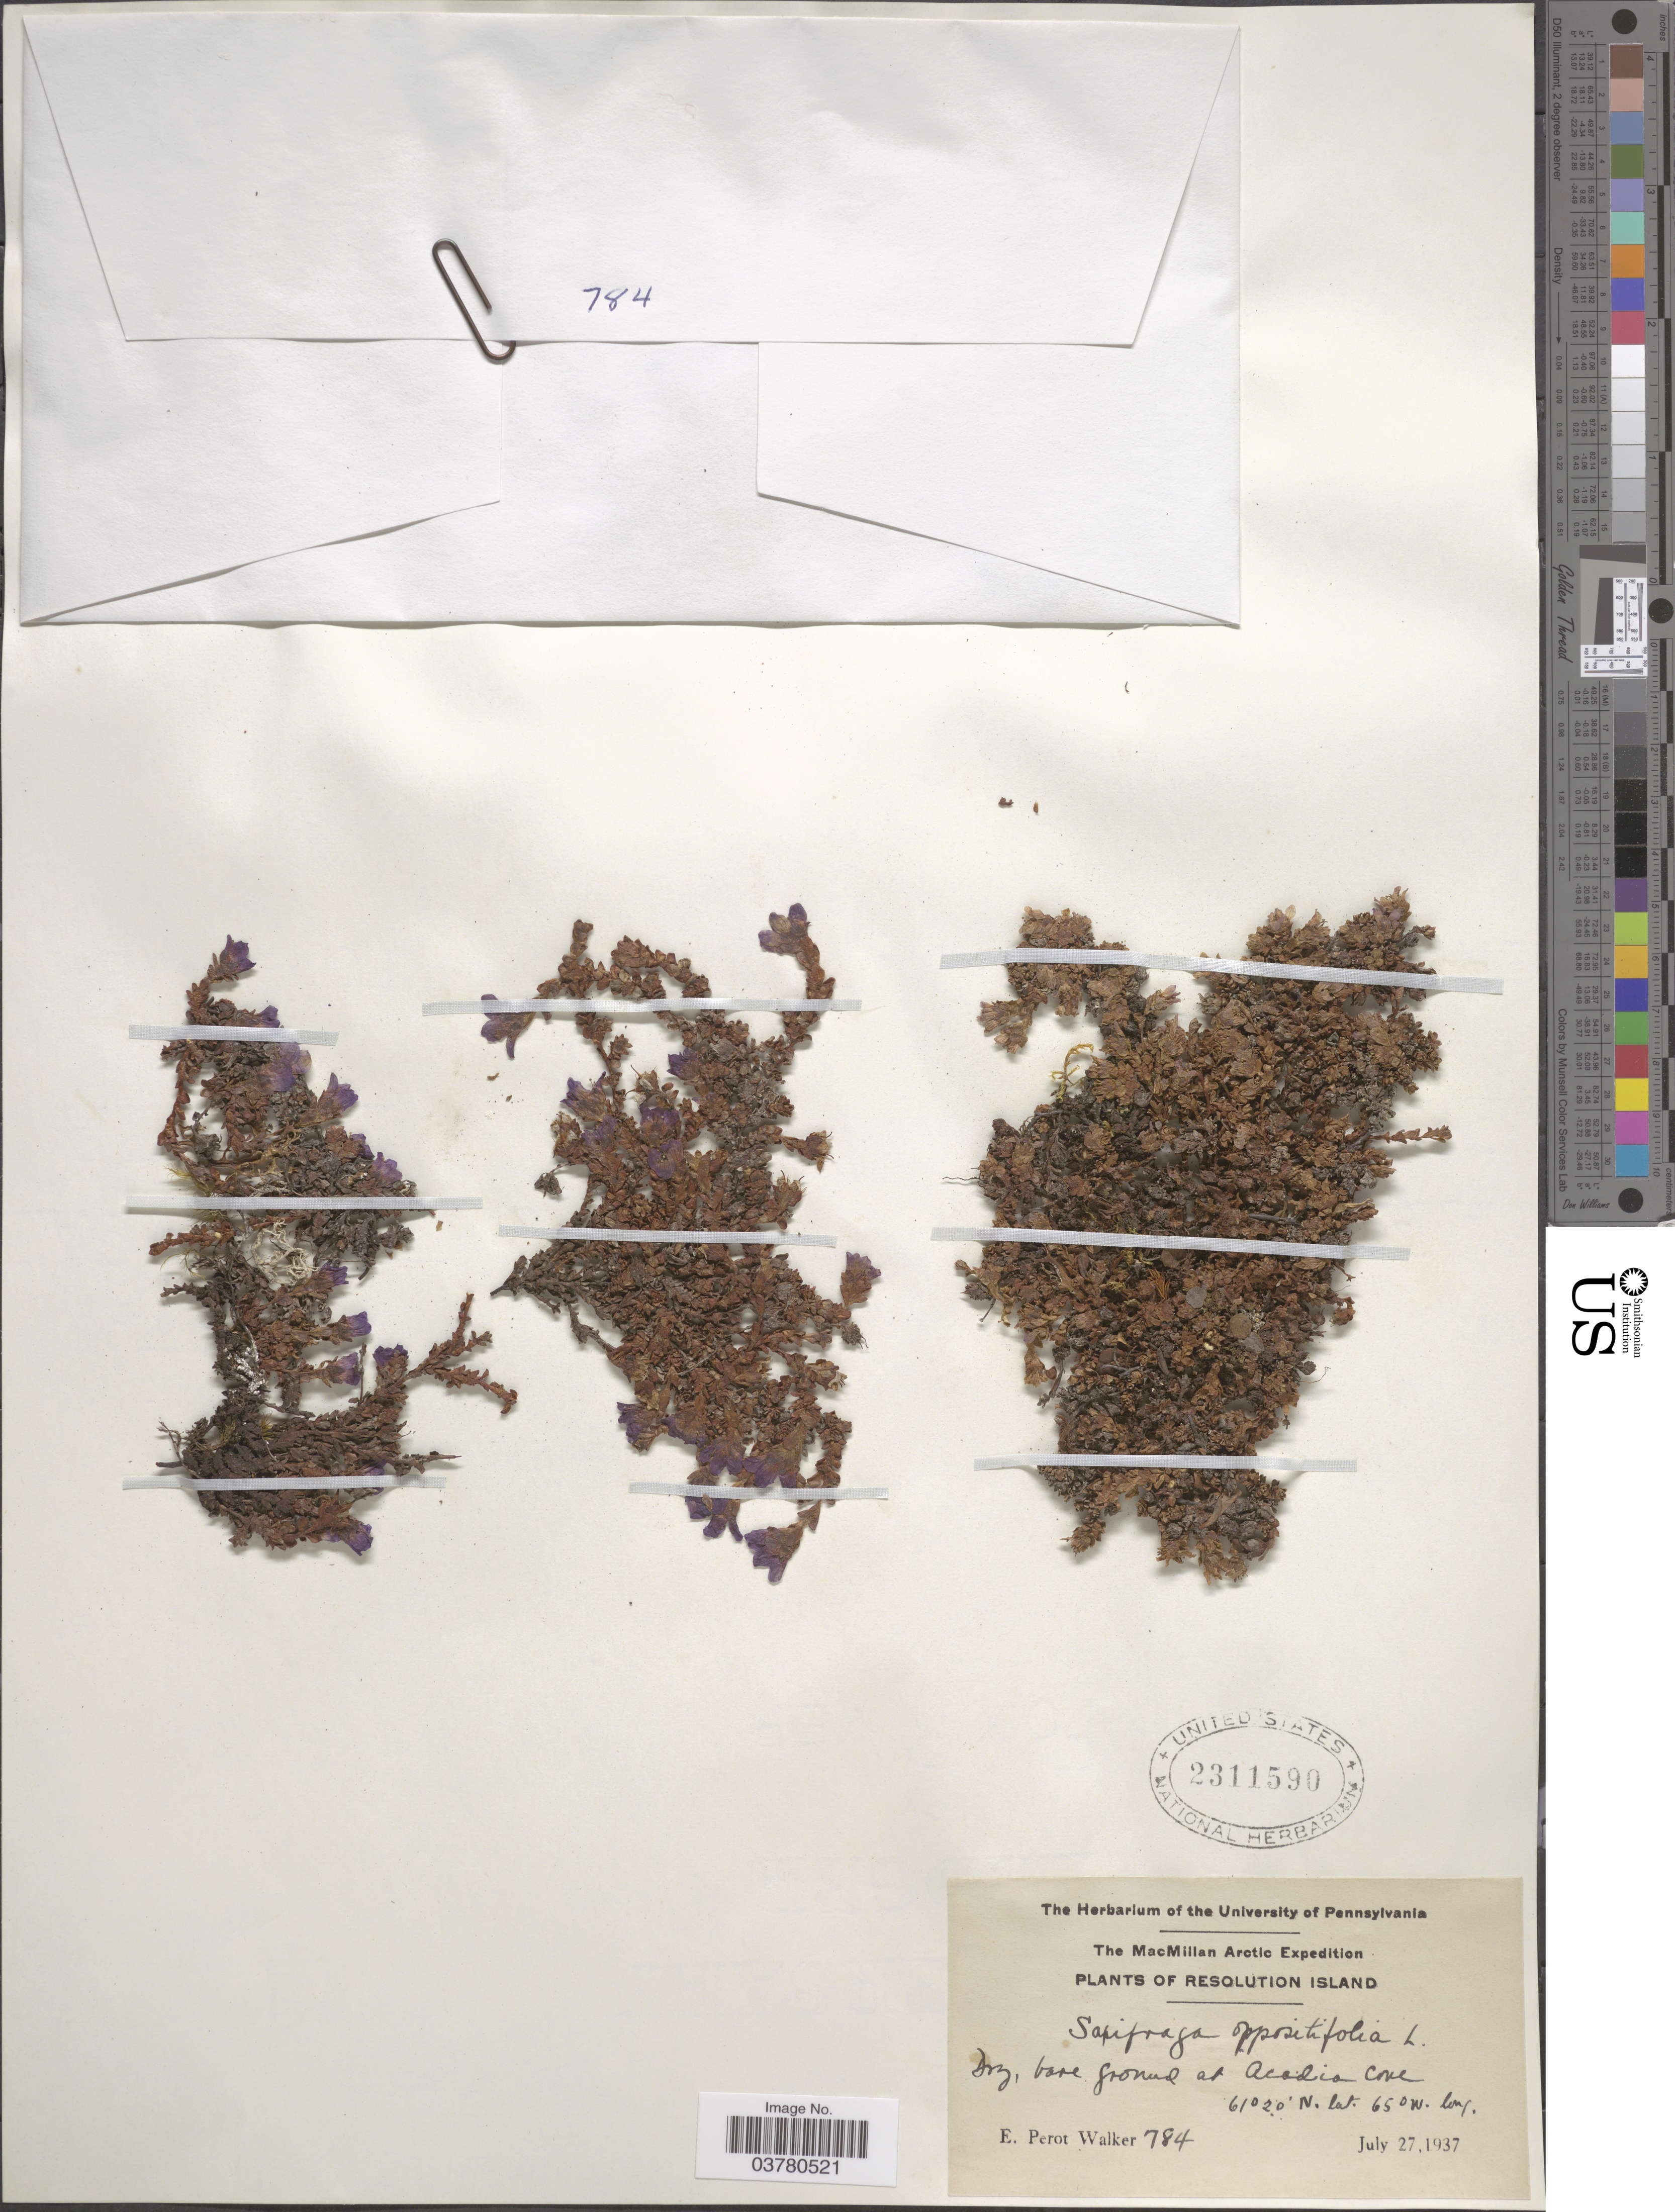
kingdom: Plantae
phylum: Tracheophyta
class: Magnoliopsida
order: Saxifragales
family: Saxifragaceae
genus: Saxifraga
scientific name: Saxifraga oppositifolia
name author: L.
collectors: E. Walker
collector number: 784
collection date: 1937-07-27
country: Canada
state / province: Nunavut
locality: The MacMillan Arctic Expedition. Resolution Island. At Acadia Cove.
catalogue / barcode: US 2311590